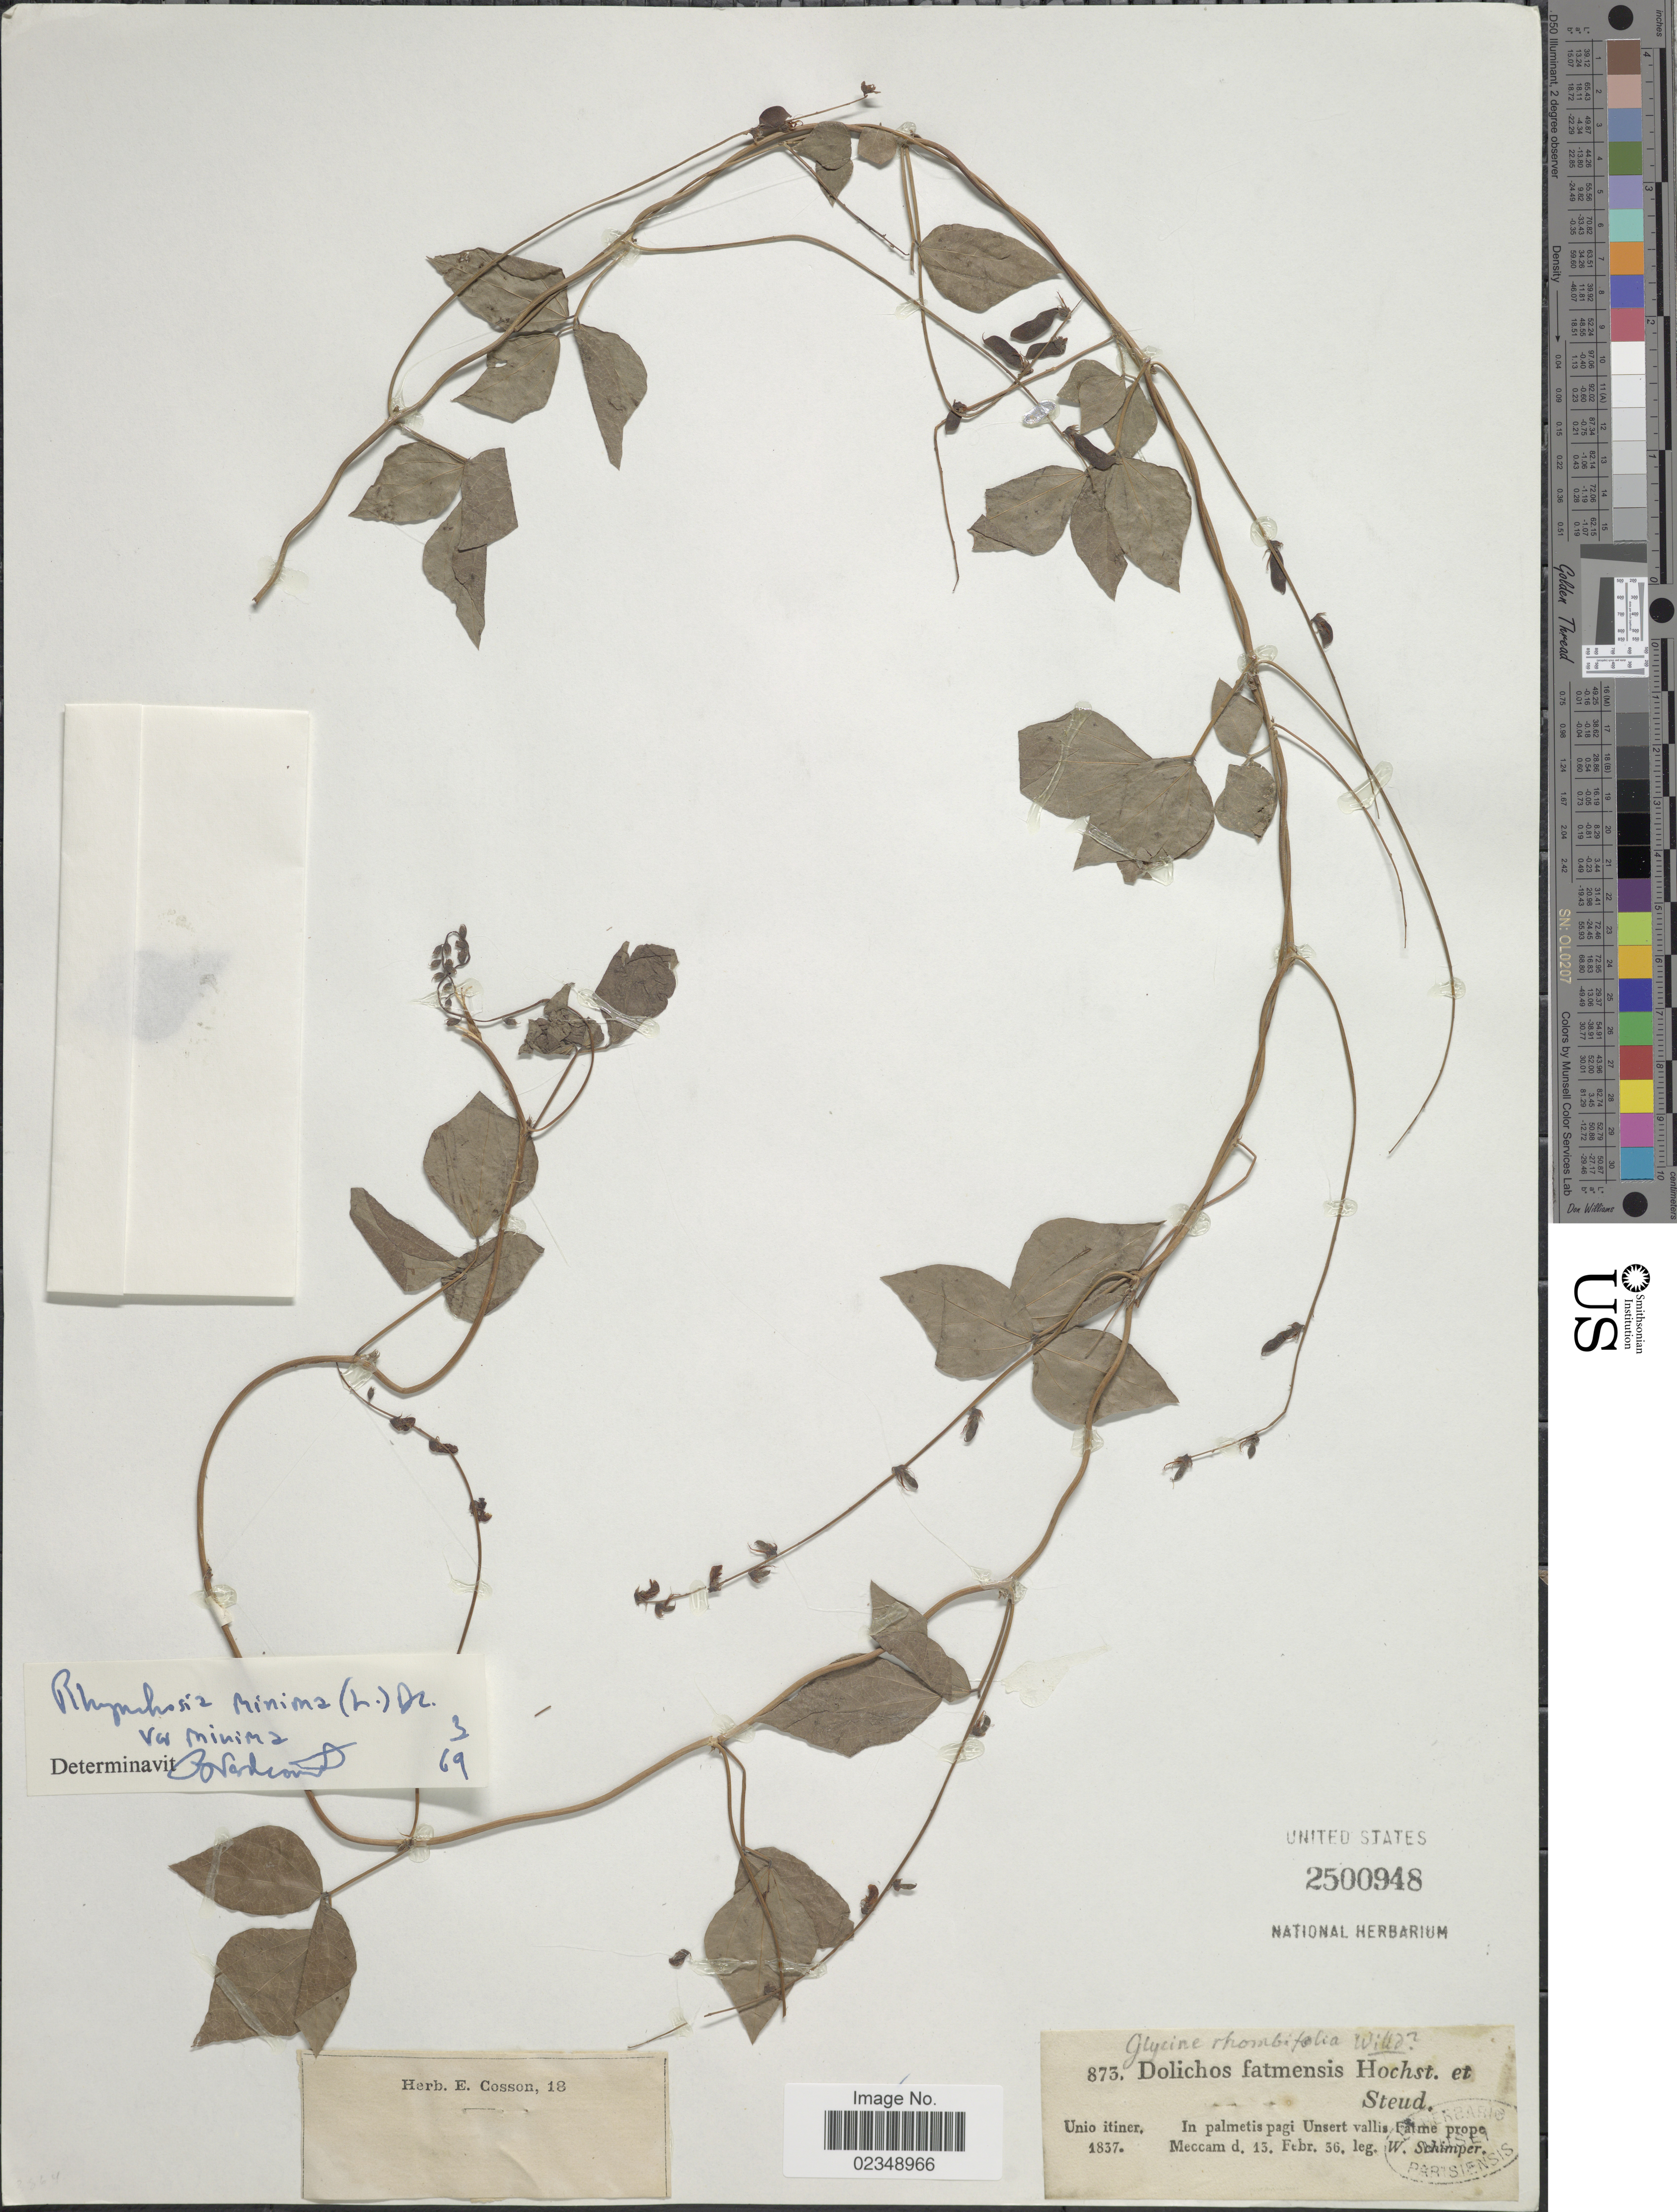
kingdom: Plantae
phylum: Tracheophyta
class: Magnoliopsida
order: Fabales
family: Fabaceae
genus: Rhynchosia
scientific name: Rhynchosia minima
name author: (L.) DC.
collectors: W. Schimper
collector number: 873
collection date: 1836-02-13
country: Saudi Arabia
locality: In palmetis pagi Unsert vallis Fatme prope Meccam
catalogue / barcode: US 2500948